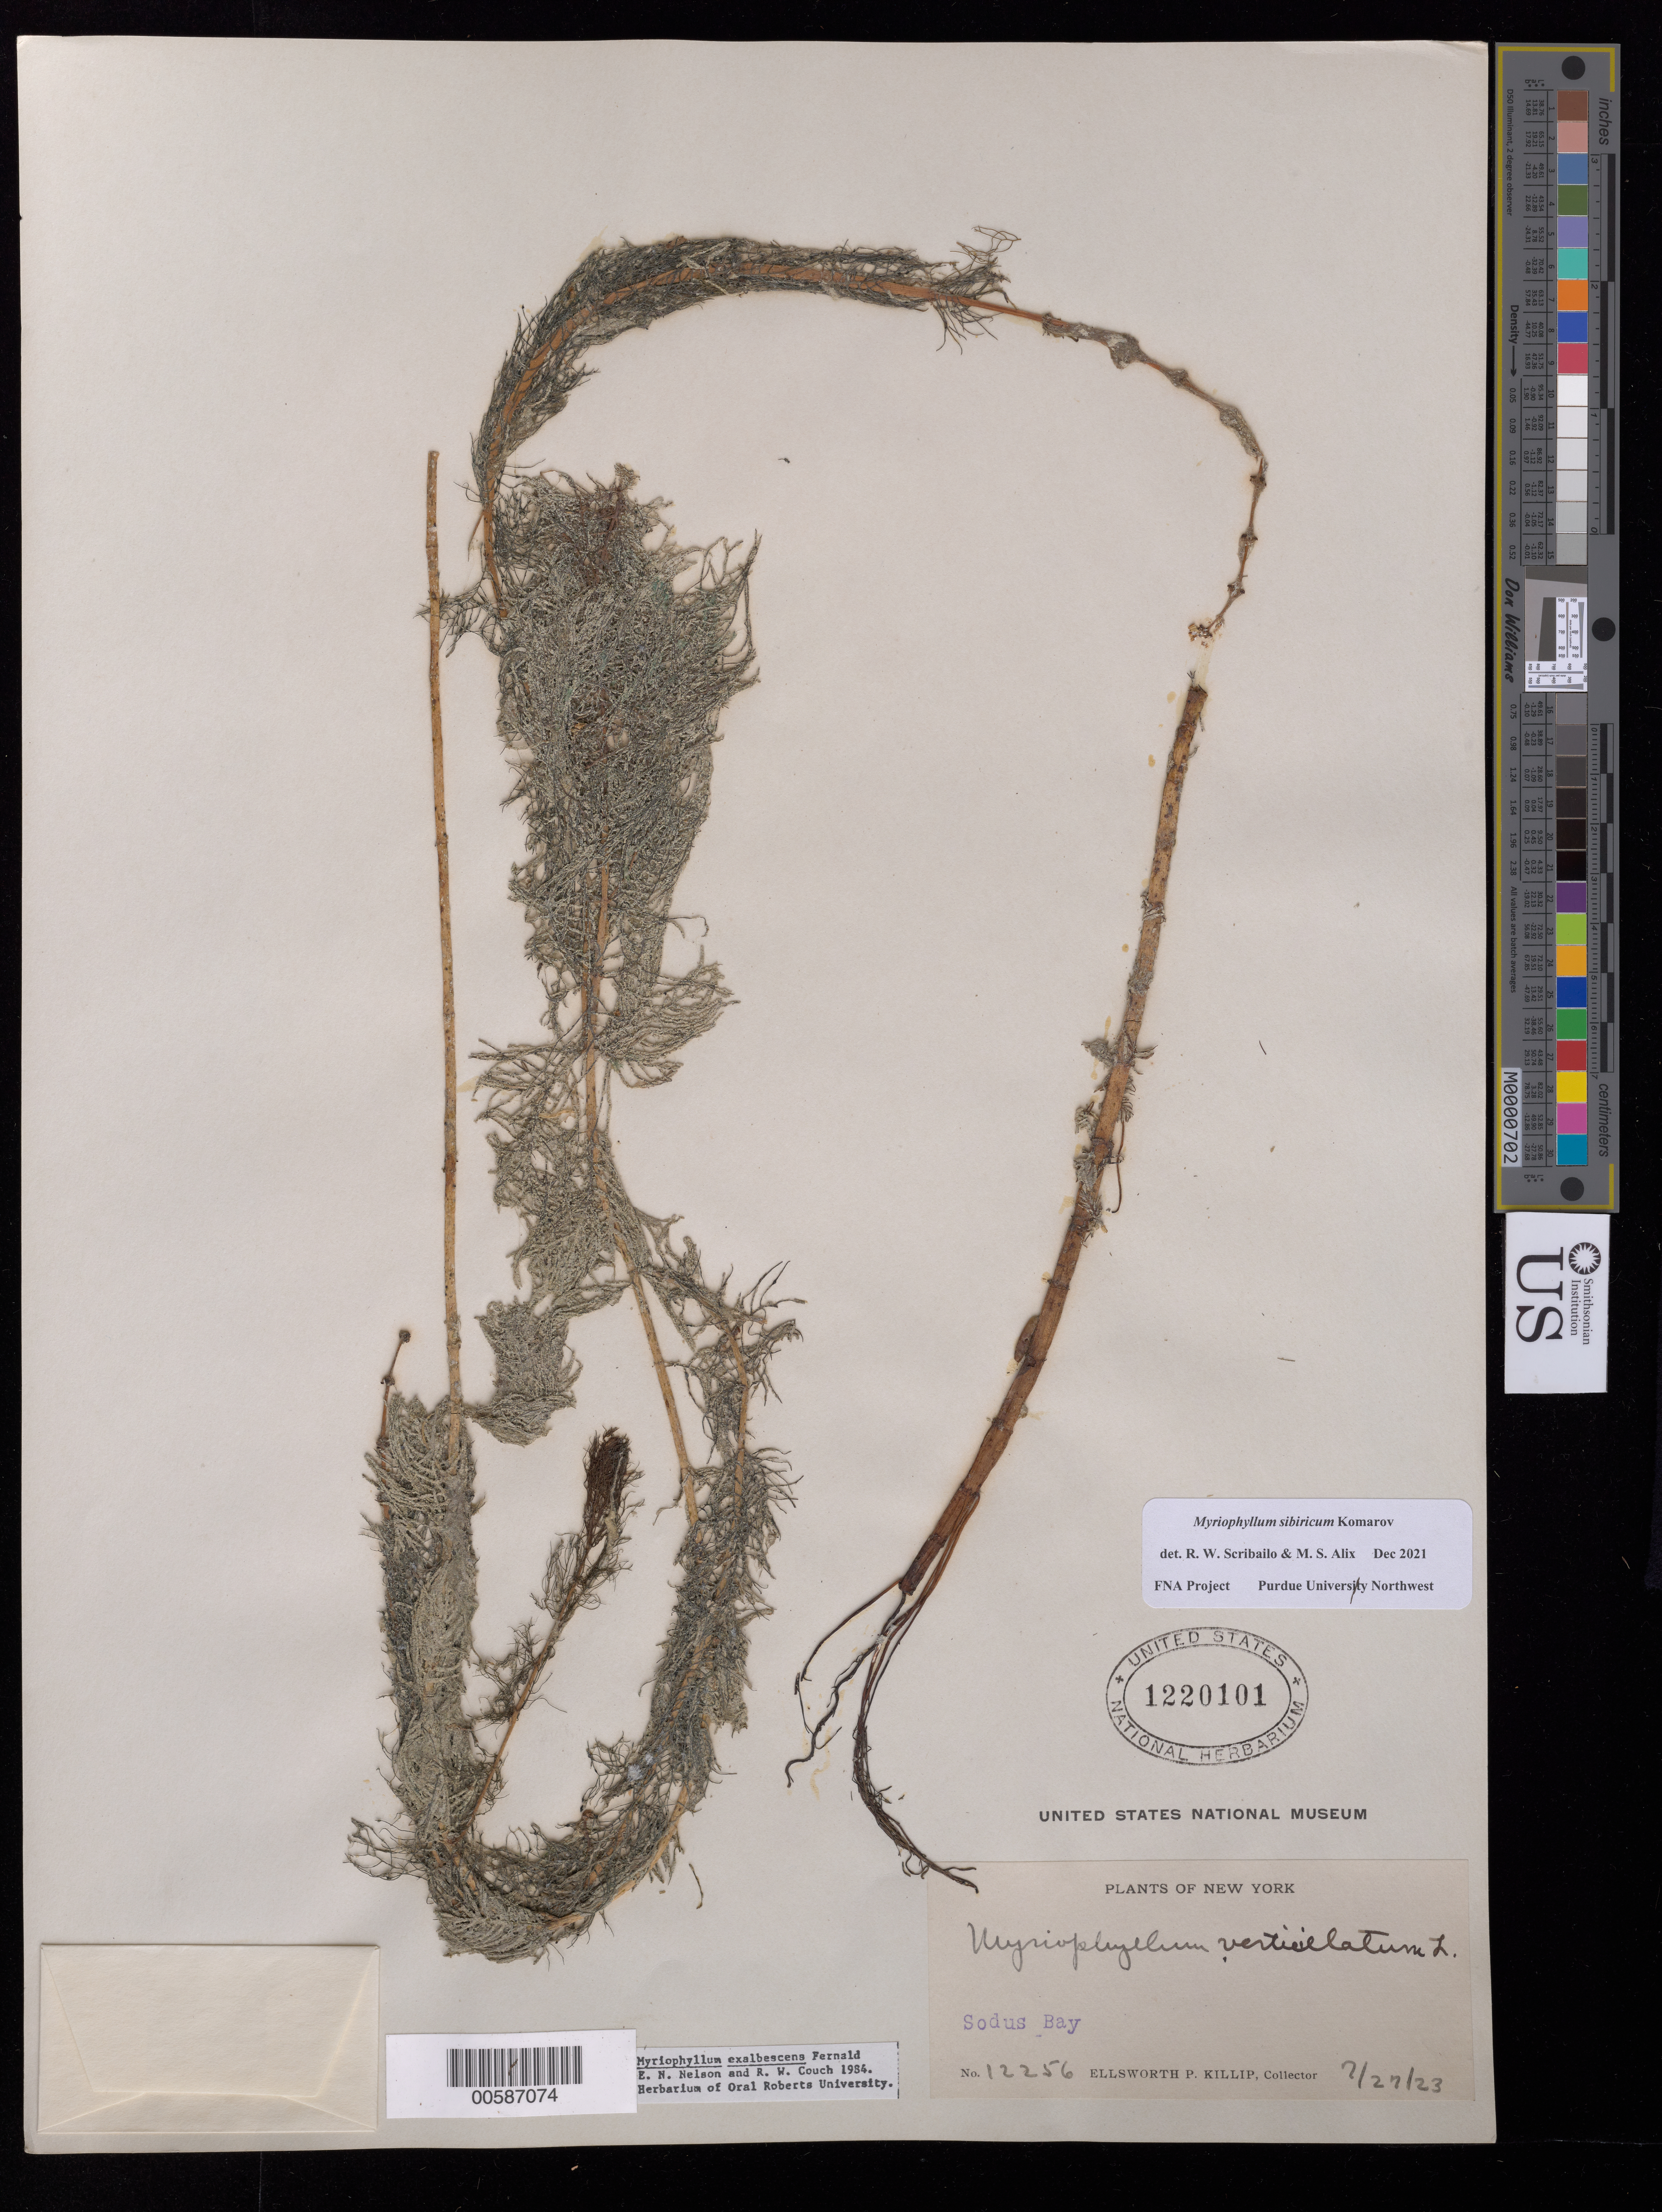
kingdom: Plantae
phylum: Tracheophyta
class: Magnoliopsida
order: Saxifragales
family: Haloragaceae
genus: Myriophyllum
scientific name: Myriophyllum sibiricum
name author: Kom.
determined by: Scribailo, R. W.; Alix, M. S.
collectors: E. P. Killip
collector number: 12256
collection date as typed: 27 Jul 1923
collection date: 1923-07-27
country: United States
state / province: New York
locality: Sodus Bay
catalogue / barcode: US 1220101